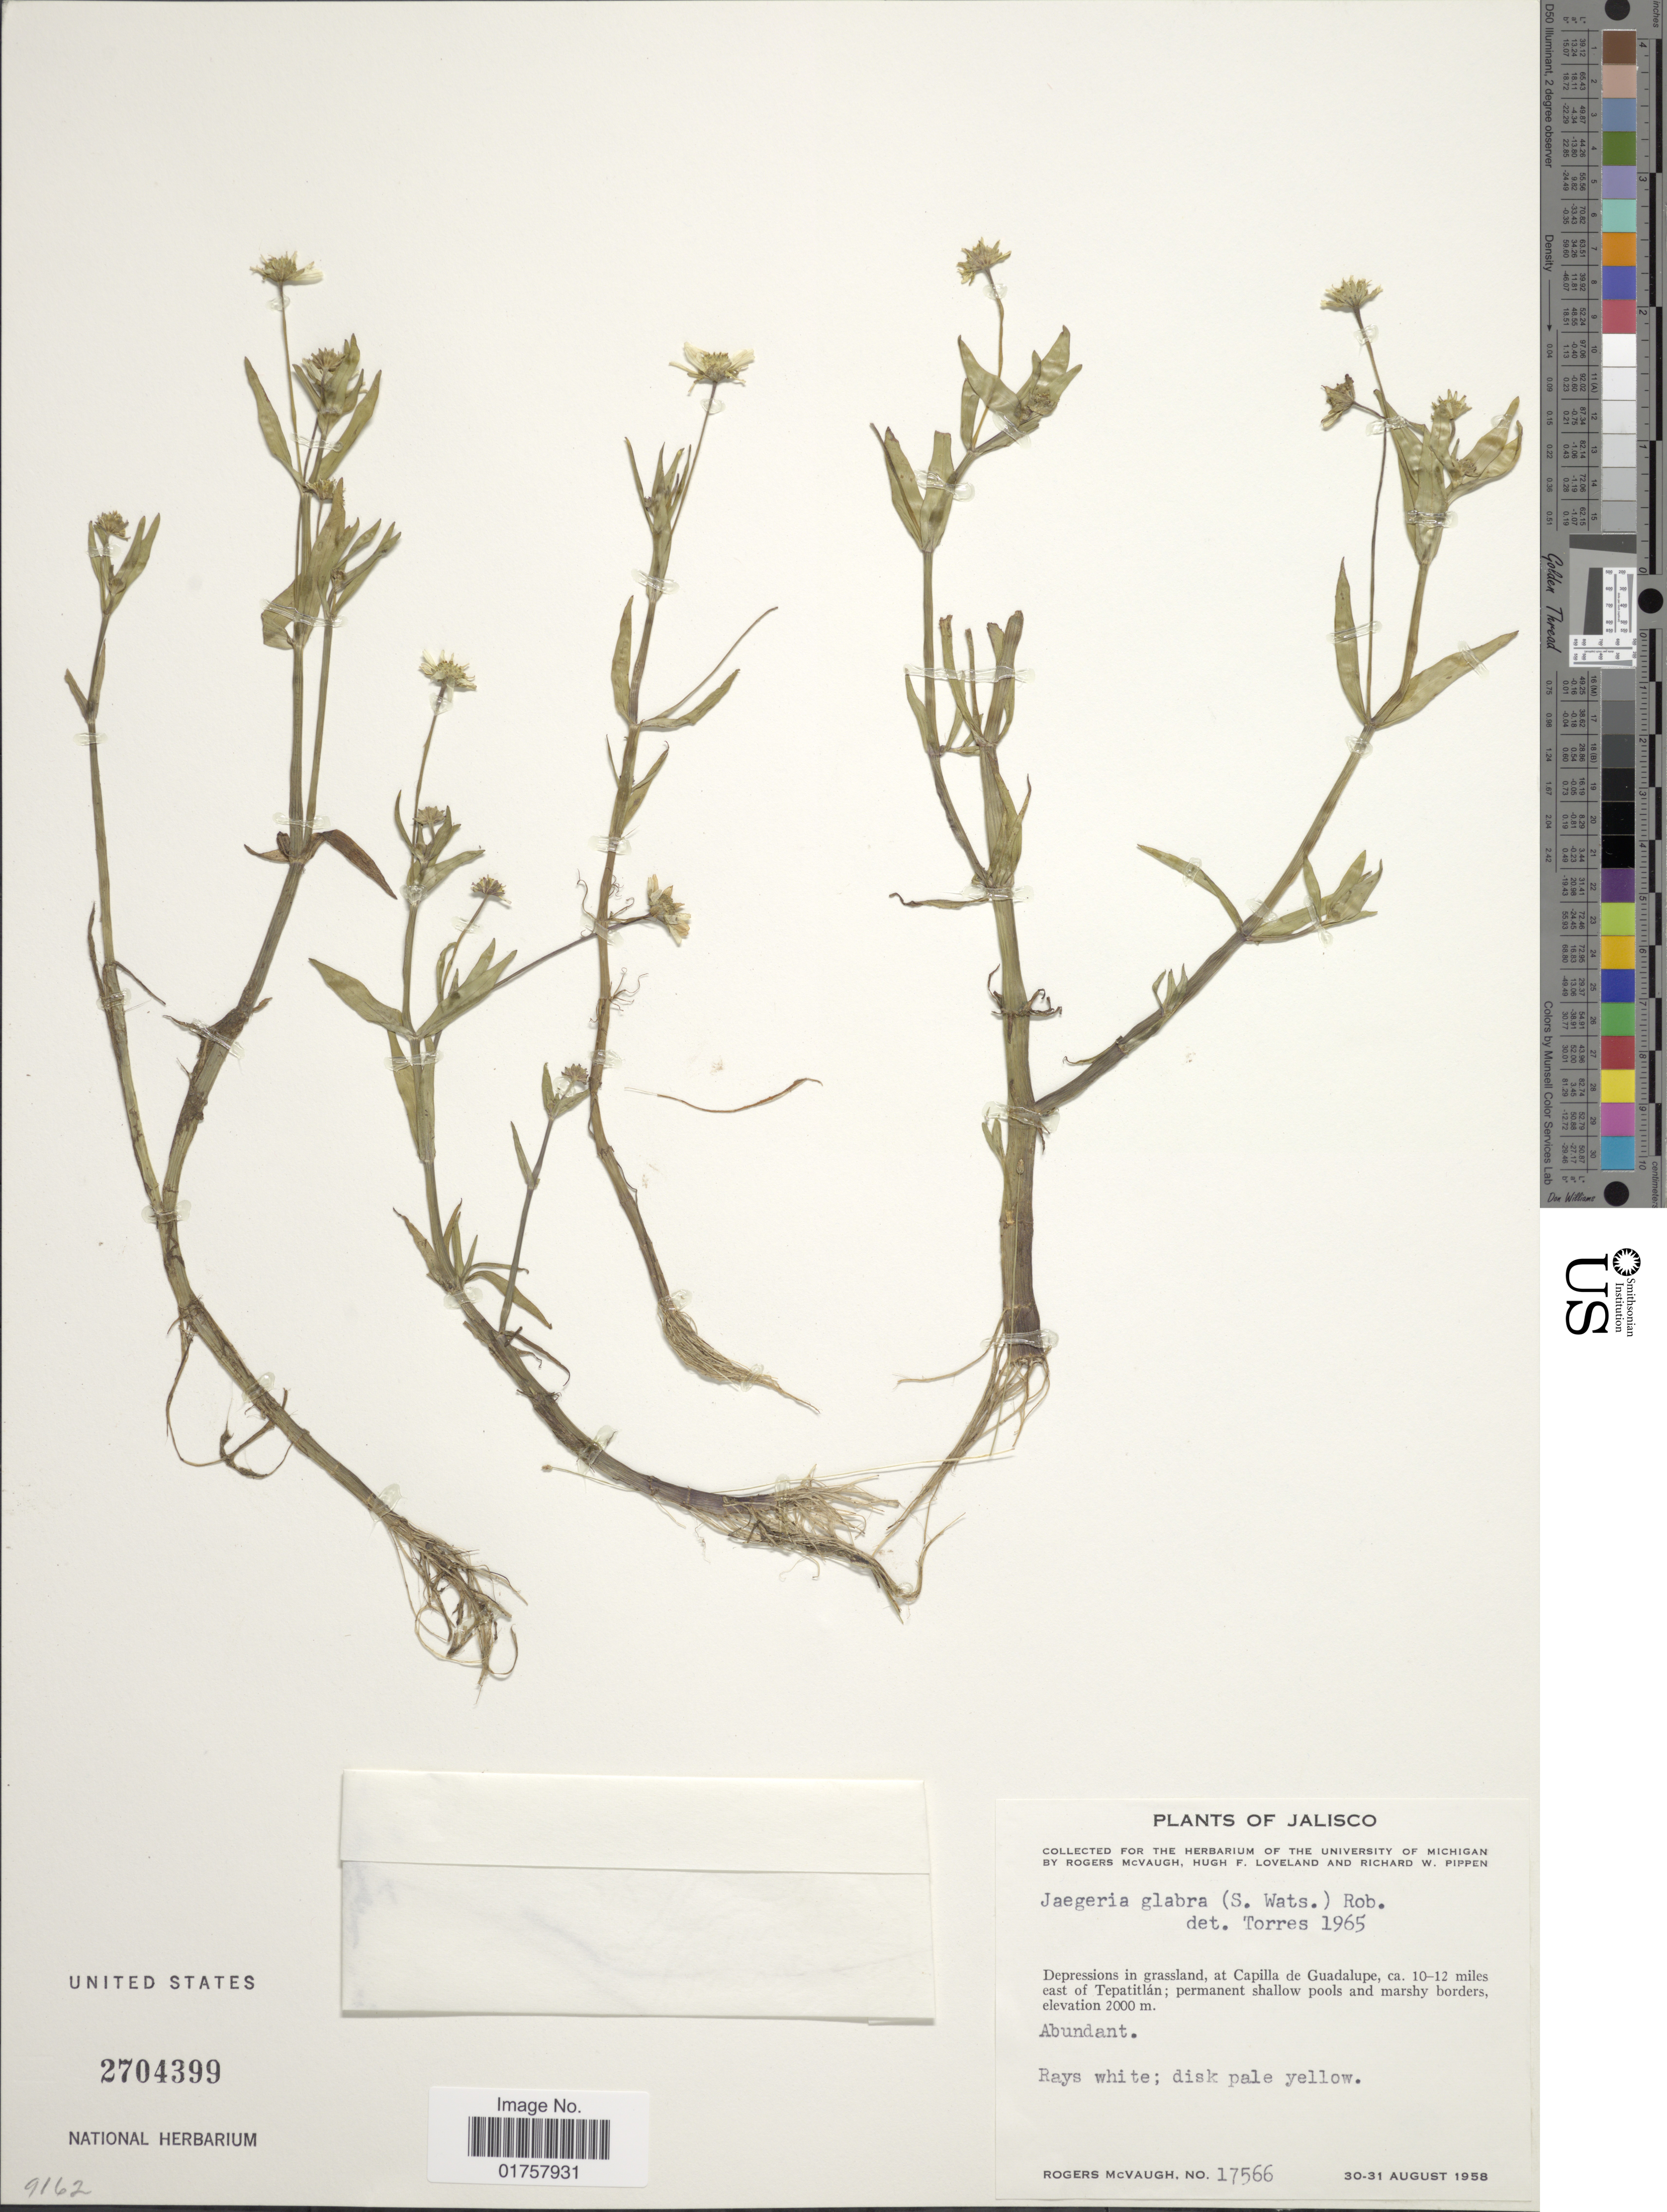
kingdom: Plantae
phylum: Tracheophyta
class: Magnoliopsida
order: Asterales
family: Asteraceae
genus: Jaegeria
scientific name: Jaegeria glabra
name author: (S. Watson) B.L. Rob.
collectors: R. McVaugh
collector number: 17566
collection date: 1958-08-30/1958-08-31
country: Mexico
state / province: Jalisco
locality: Depressions in grassland, at Capilla de Guadalupe, ca. 10-12 miles east of Tepatitlán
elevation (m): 2000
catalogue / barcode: US 2704399